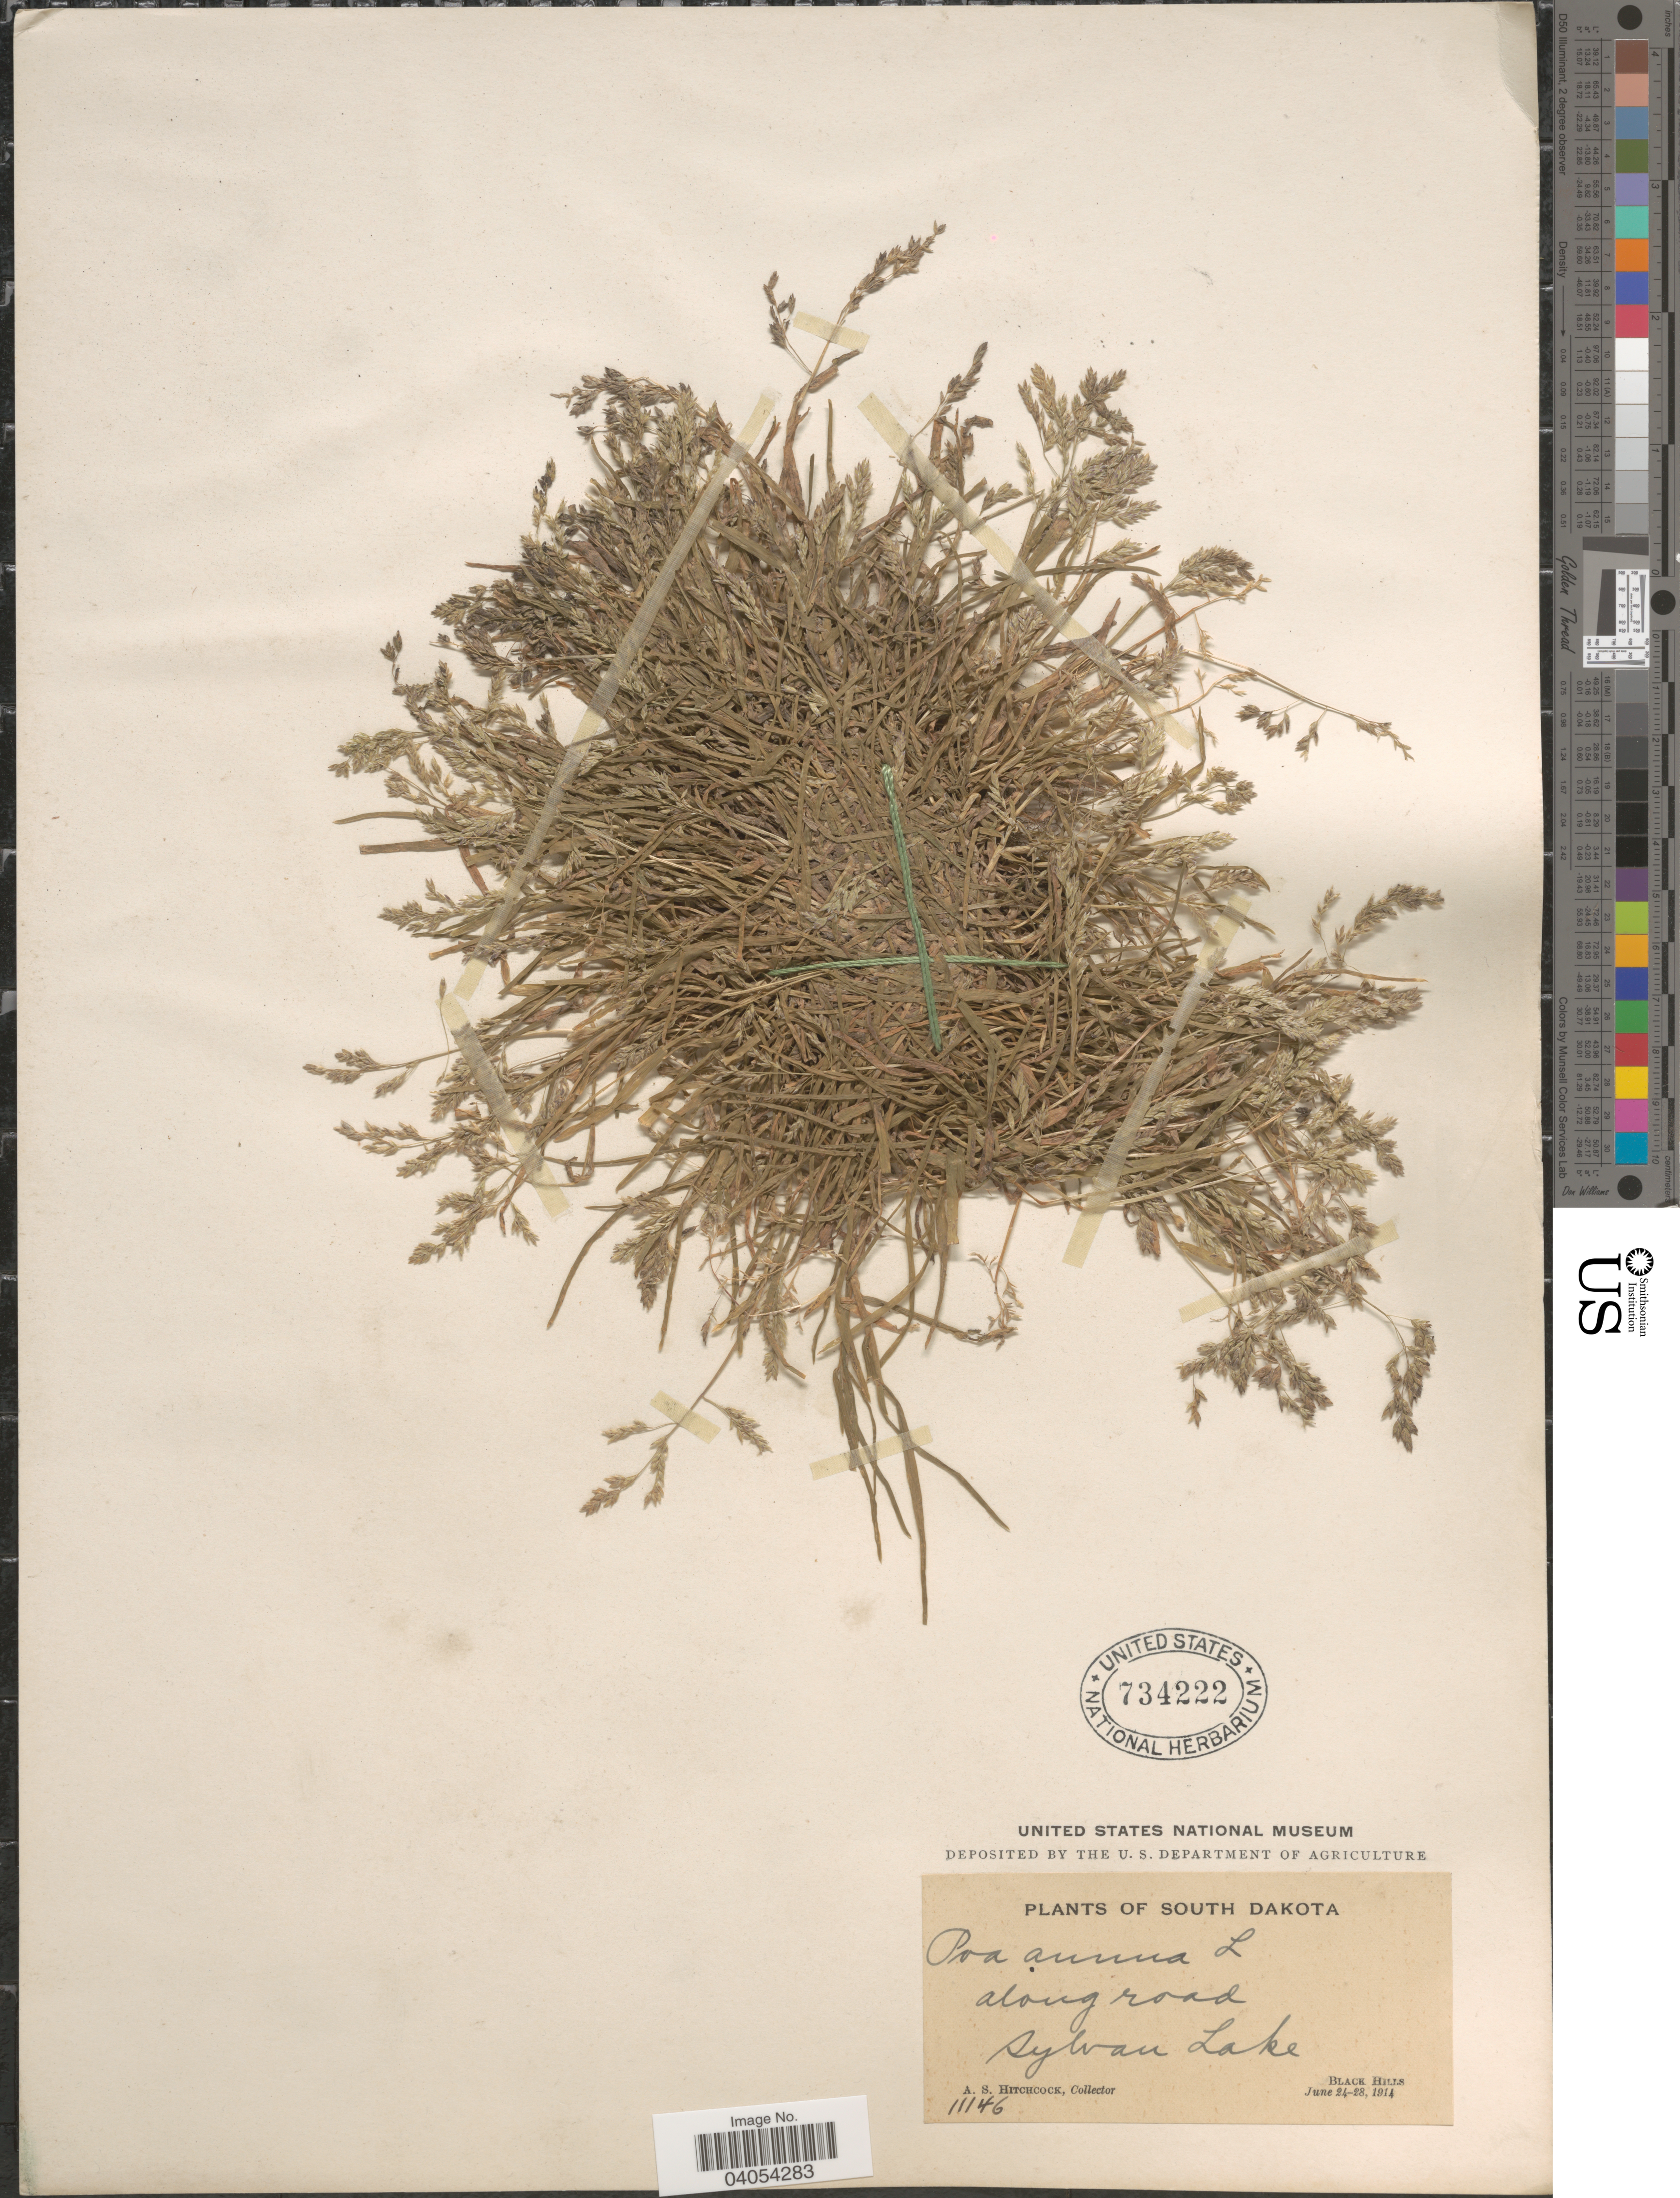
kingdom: Plantae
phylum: Tracheophyta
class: Liliopsida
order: Poales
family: Poaceae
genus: Poa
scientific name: Poa annua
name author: L.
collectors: A. S. Hitchcock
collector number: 11146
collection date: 1914-06-24/1914-06-28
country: United States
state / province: South Dakota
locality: Along road Sylvan Lake. Black Hills.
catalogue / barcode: US 734222